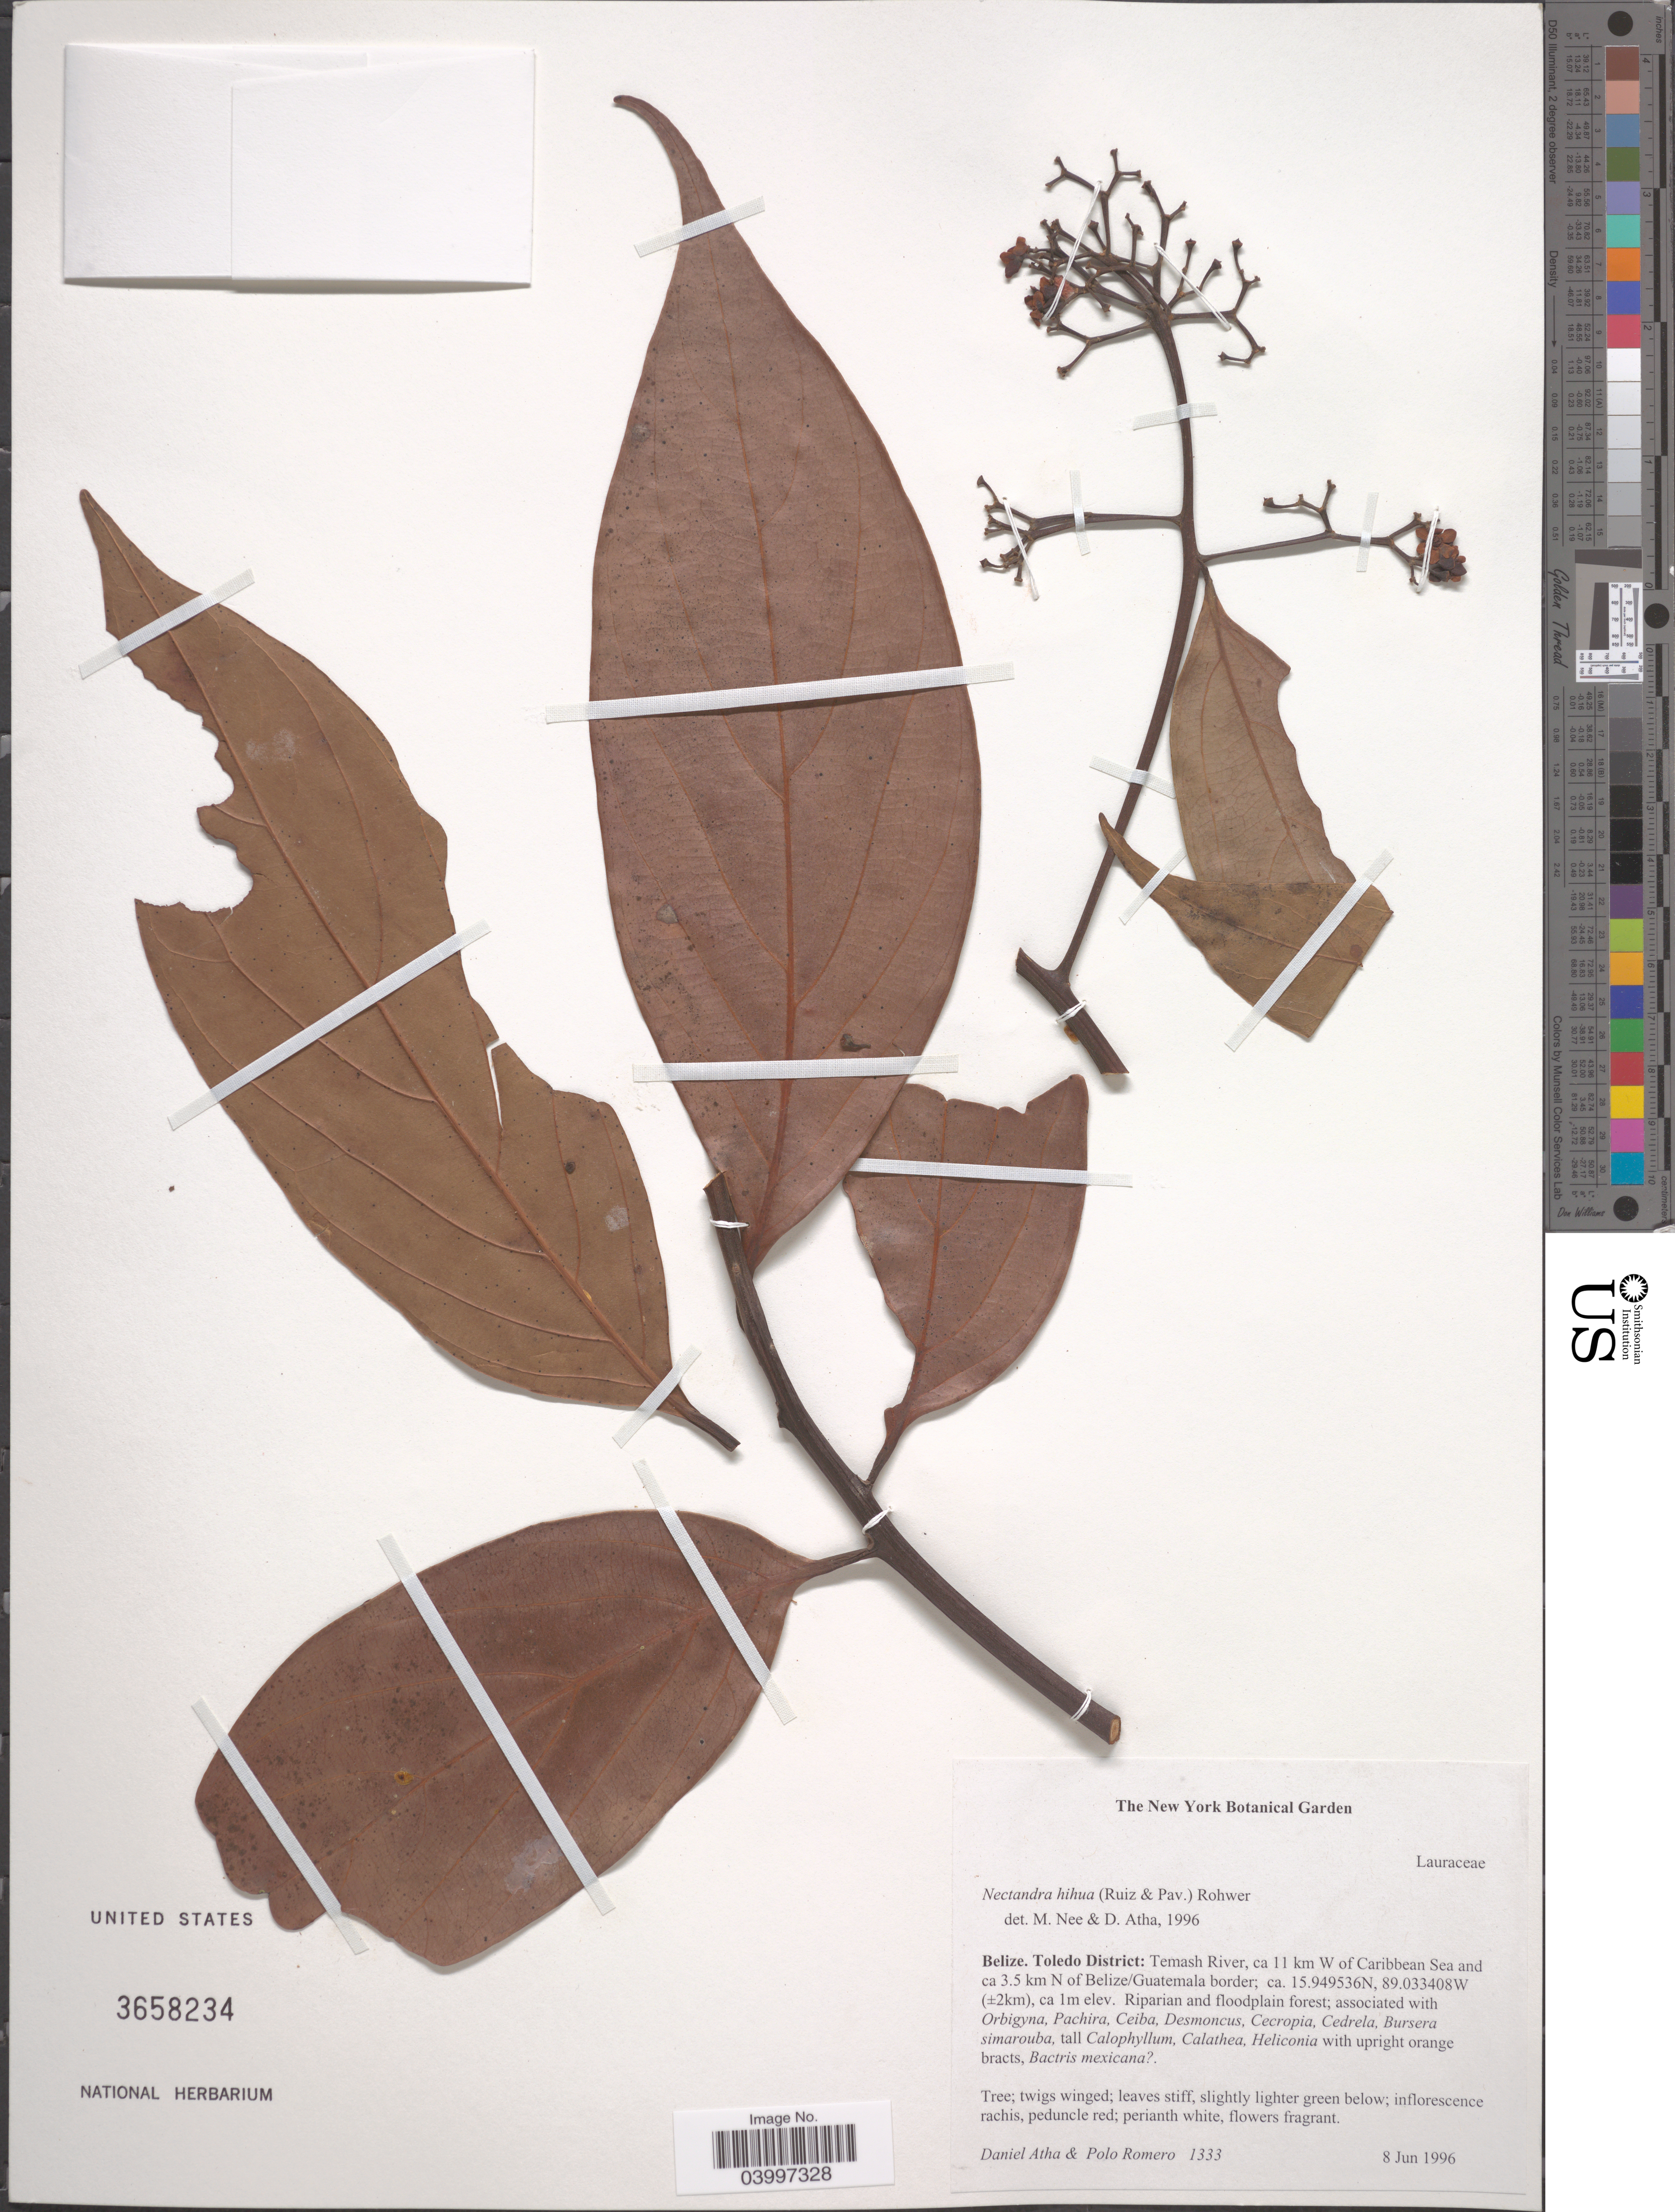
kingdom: Plantae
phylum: Tracheophyta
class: Magnoliopsida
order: Laurales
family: Lauraceae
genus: Nectandra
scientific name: Nectandra hihua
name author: (Ruiz & Pav.) Rohwer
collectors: D. Atha & P. Romero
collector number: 1333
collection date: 1996-06-08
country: Belize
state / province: Toledo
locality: Toledo District: Temash River, ca 11 km W of Caribbean Sea and ca 3.5 km N of Belize/Guatemala border; (±2km).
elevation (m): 1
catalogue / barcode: US 3658234